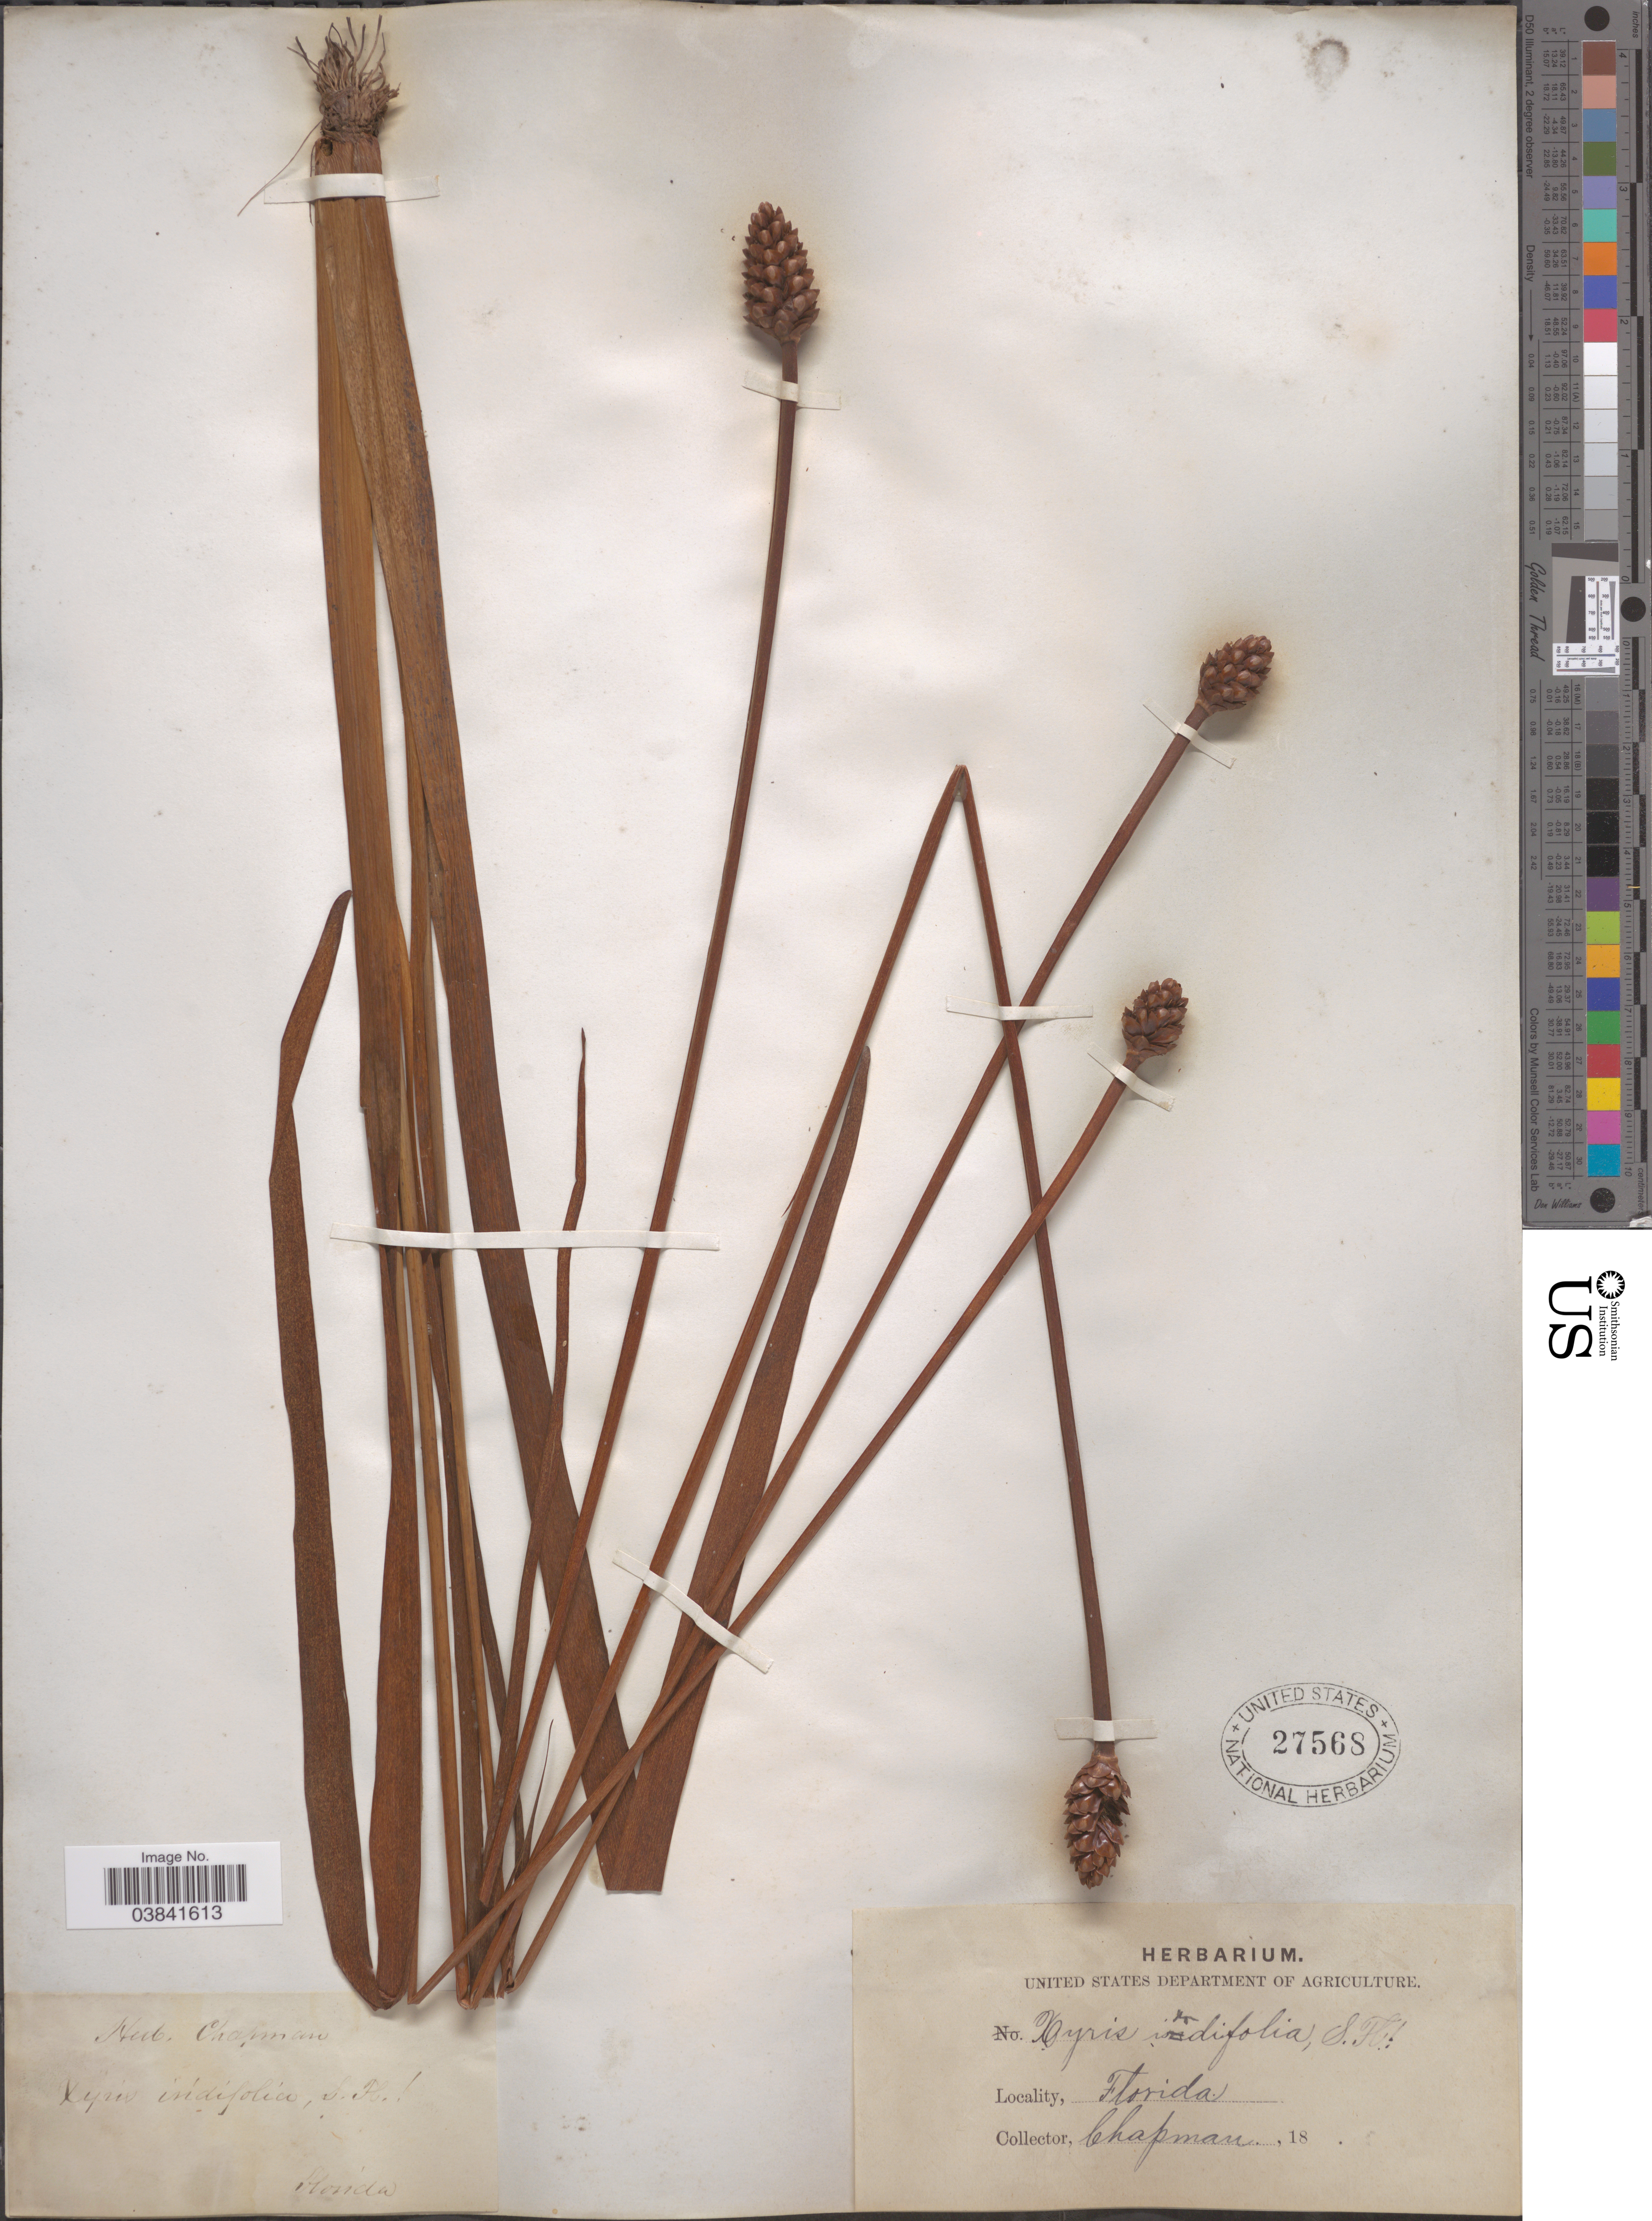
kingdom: Plantae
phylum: Tracheophyta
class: Liliopsida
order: Poales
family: Xyridaceae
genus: Xyris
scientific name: Xyris iridifolia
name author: Chapm.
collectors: A. Chapman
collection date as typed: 18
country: United States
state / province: Florida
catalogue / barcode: US 27568